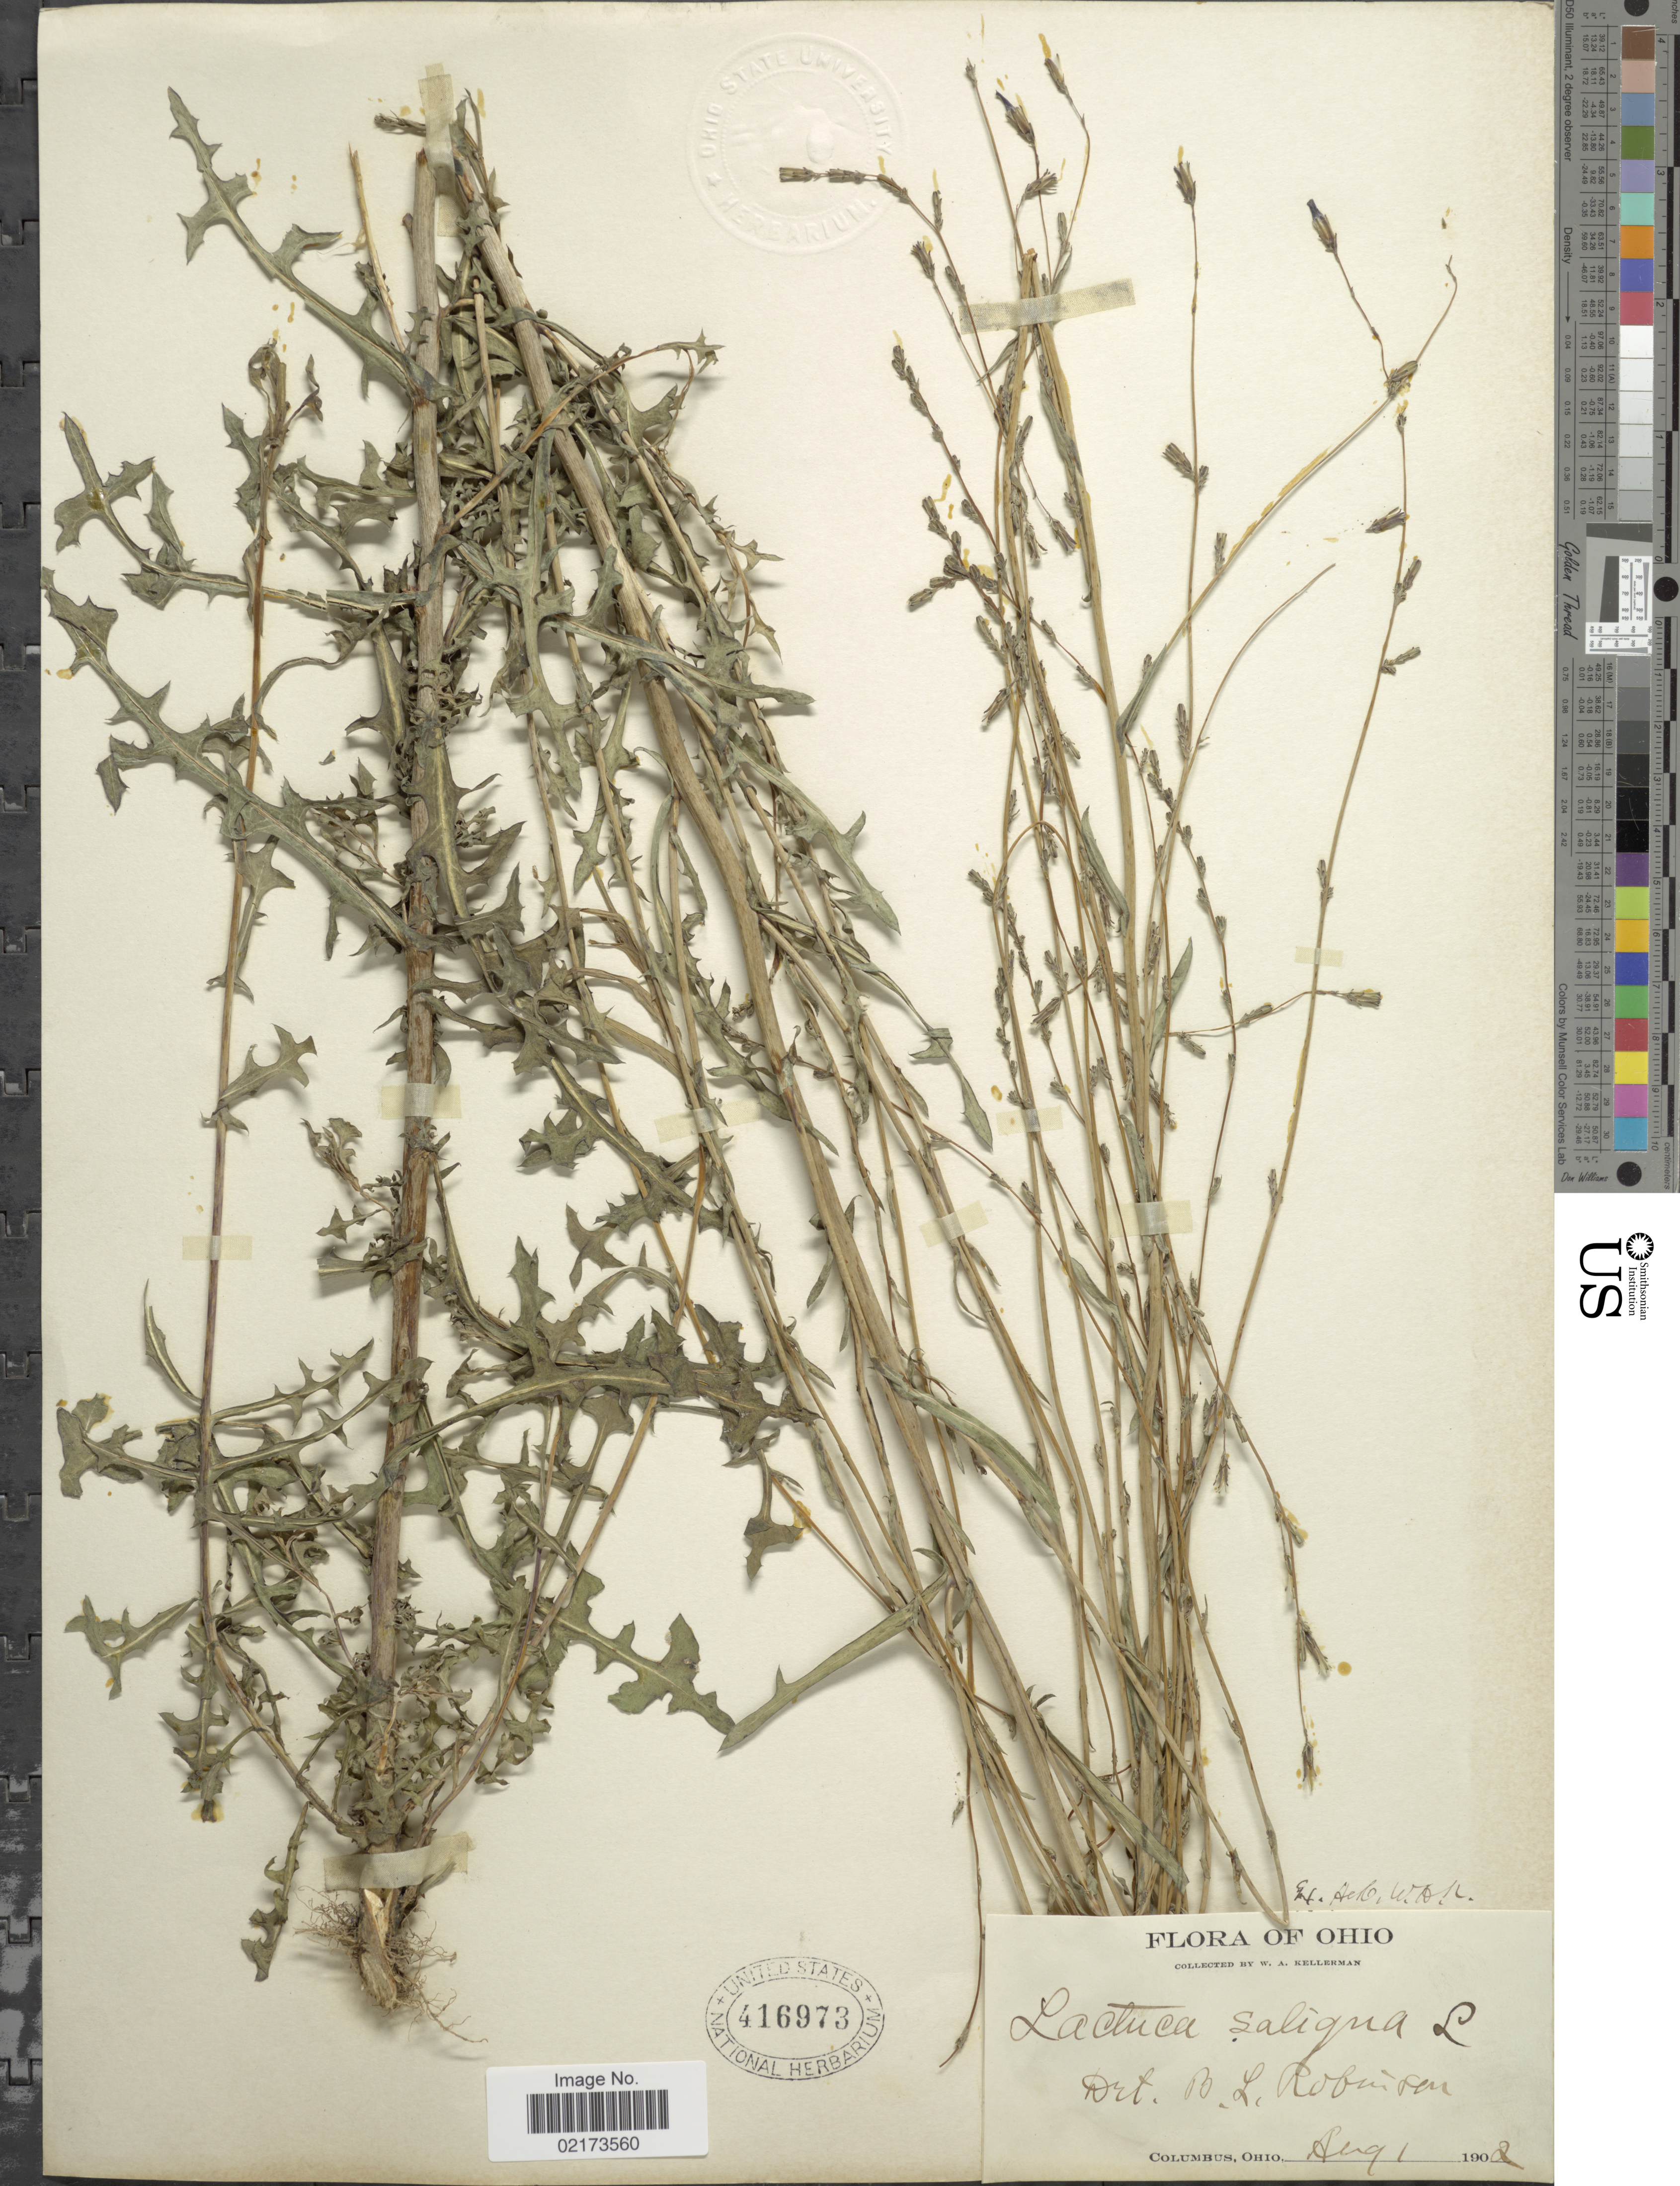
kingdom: Plantae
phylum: Tracheophyta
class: Magnoliopsida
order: Asterales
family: Asteraceae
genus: Lactuca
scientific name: Lactuca saligna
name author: L.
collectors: W. Kellerman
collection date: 1902-08-01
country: United States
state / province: Ohio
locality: Columbus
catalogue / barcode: US 416973